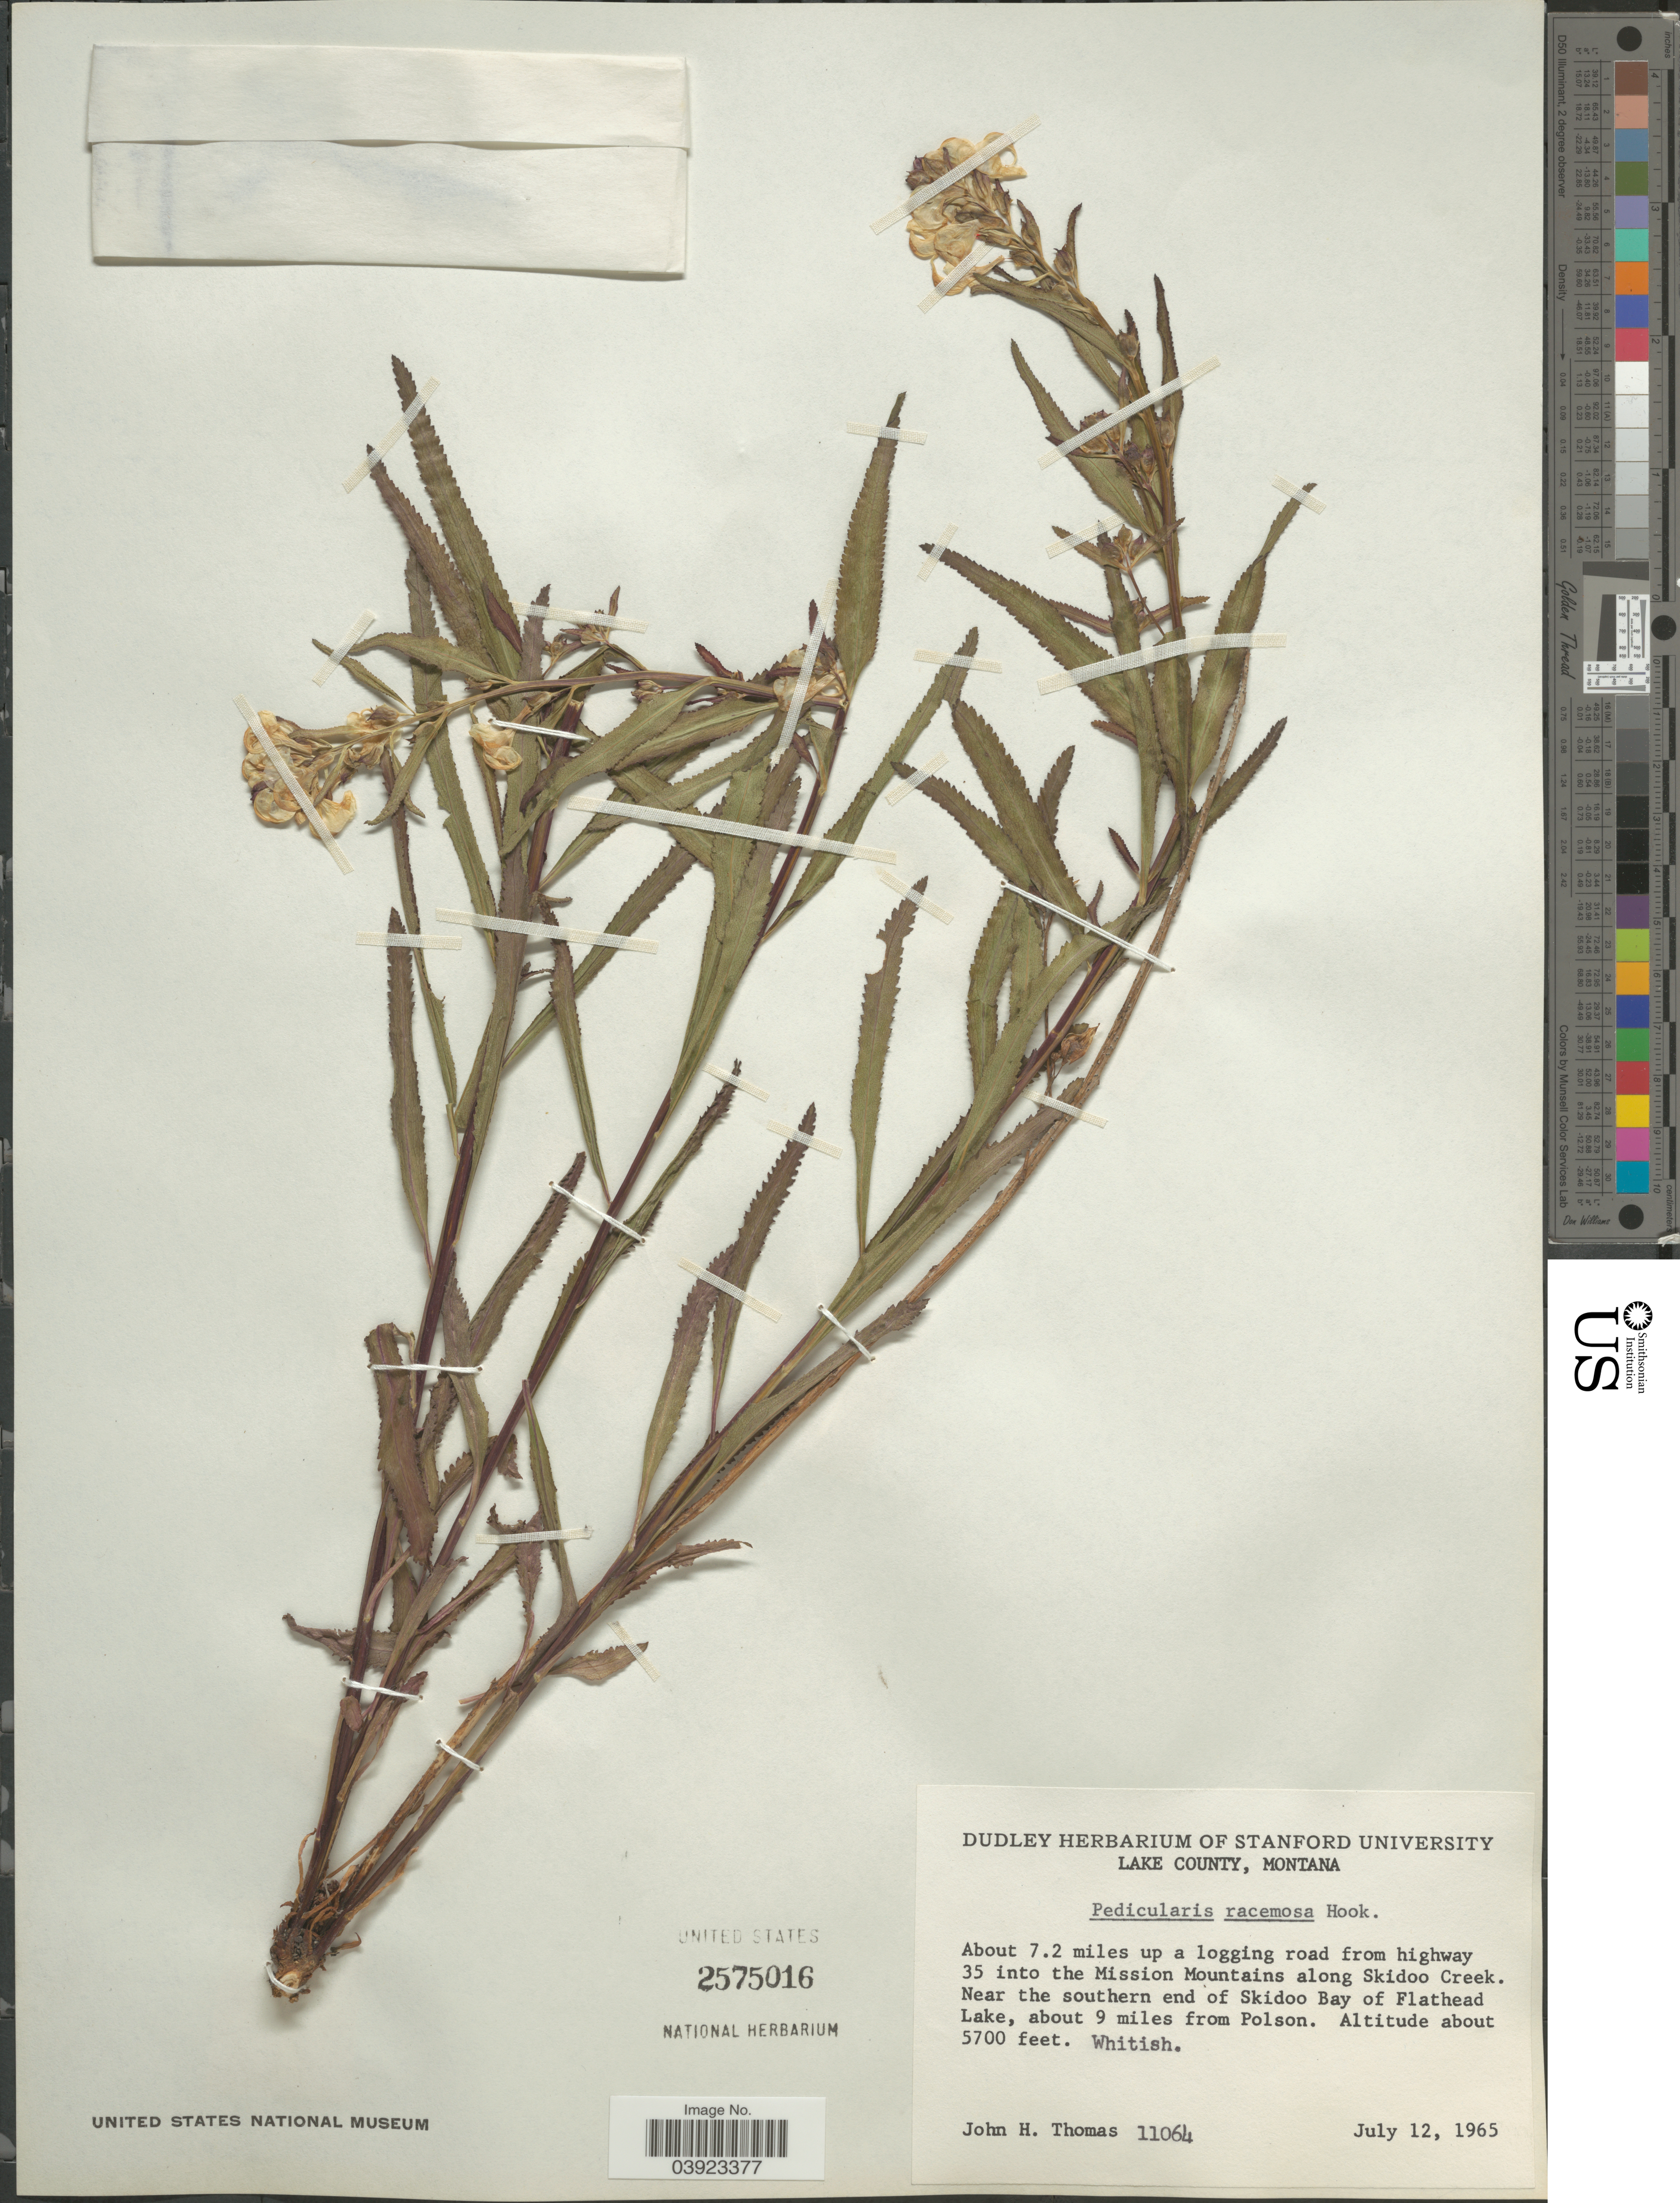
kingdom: Plantae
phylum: Tracheophyta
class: Magnoliopsida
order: Lamiales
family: Orobanchaceae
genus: Pedicularis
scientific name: Pedicularis racemosa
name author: Douglas ex Benth.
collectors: J. H. Thomas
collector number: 11064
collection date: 1965-07-12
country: United States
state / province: Montana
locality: Lake County. About 7.2 miles up a logging road from highway 35 into the Mission Mountains along Skidoo Creek. Near the southern end of Skidoo Bay of Flathead Lake, about 9 miles from Polson.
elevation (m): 1737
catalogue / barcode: US 2575016